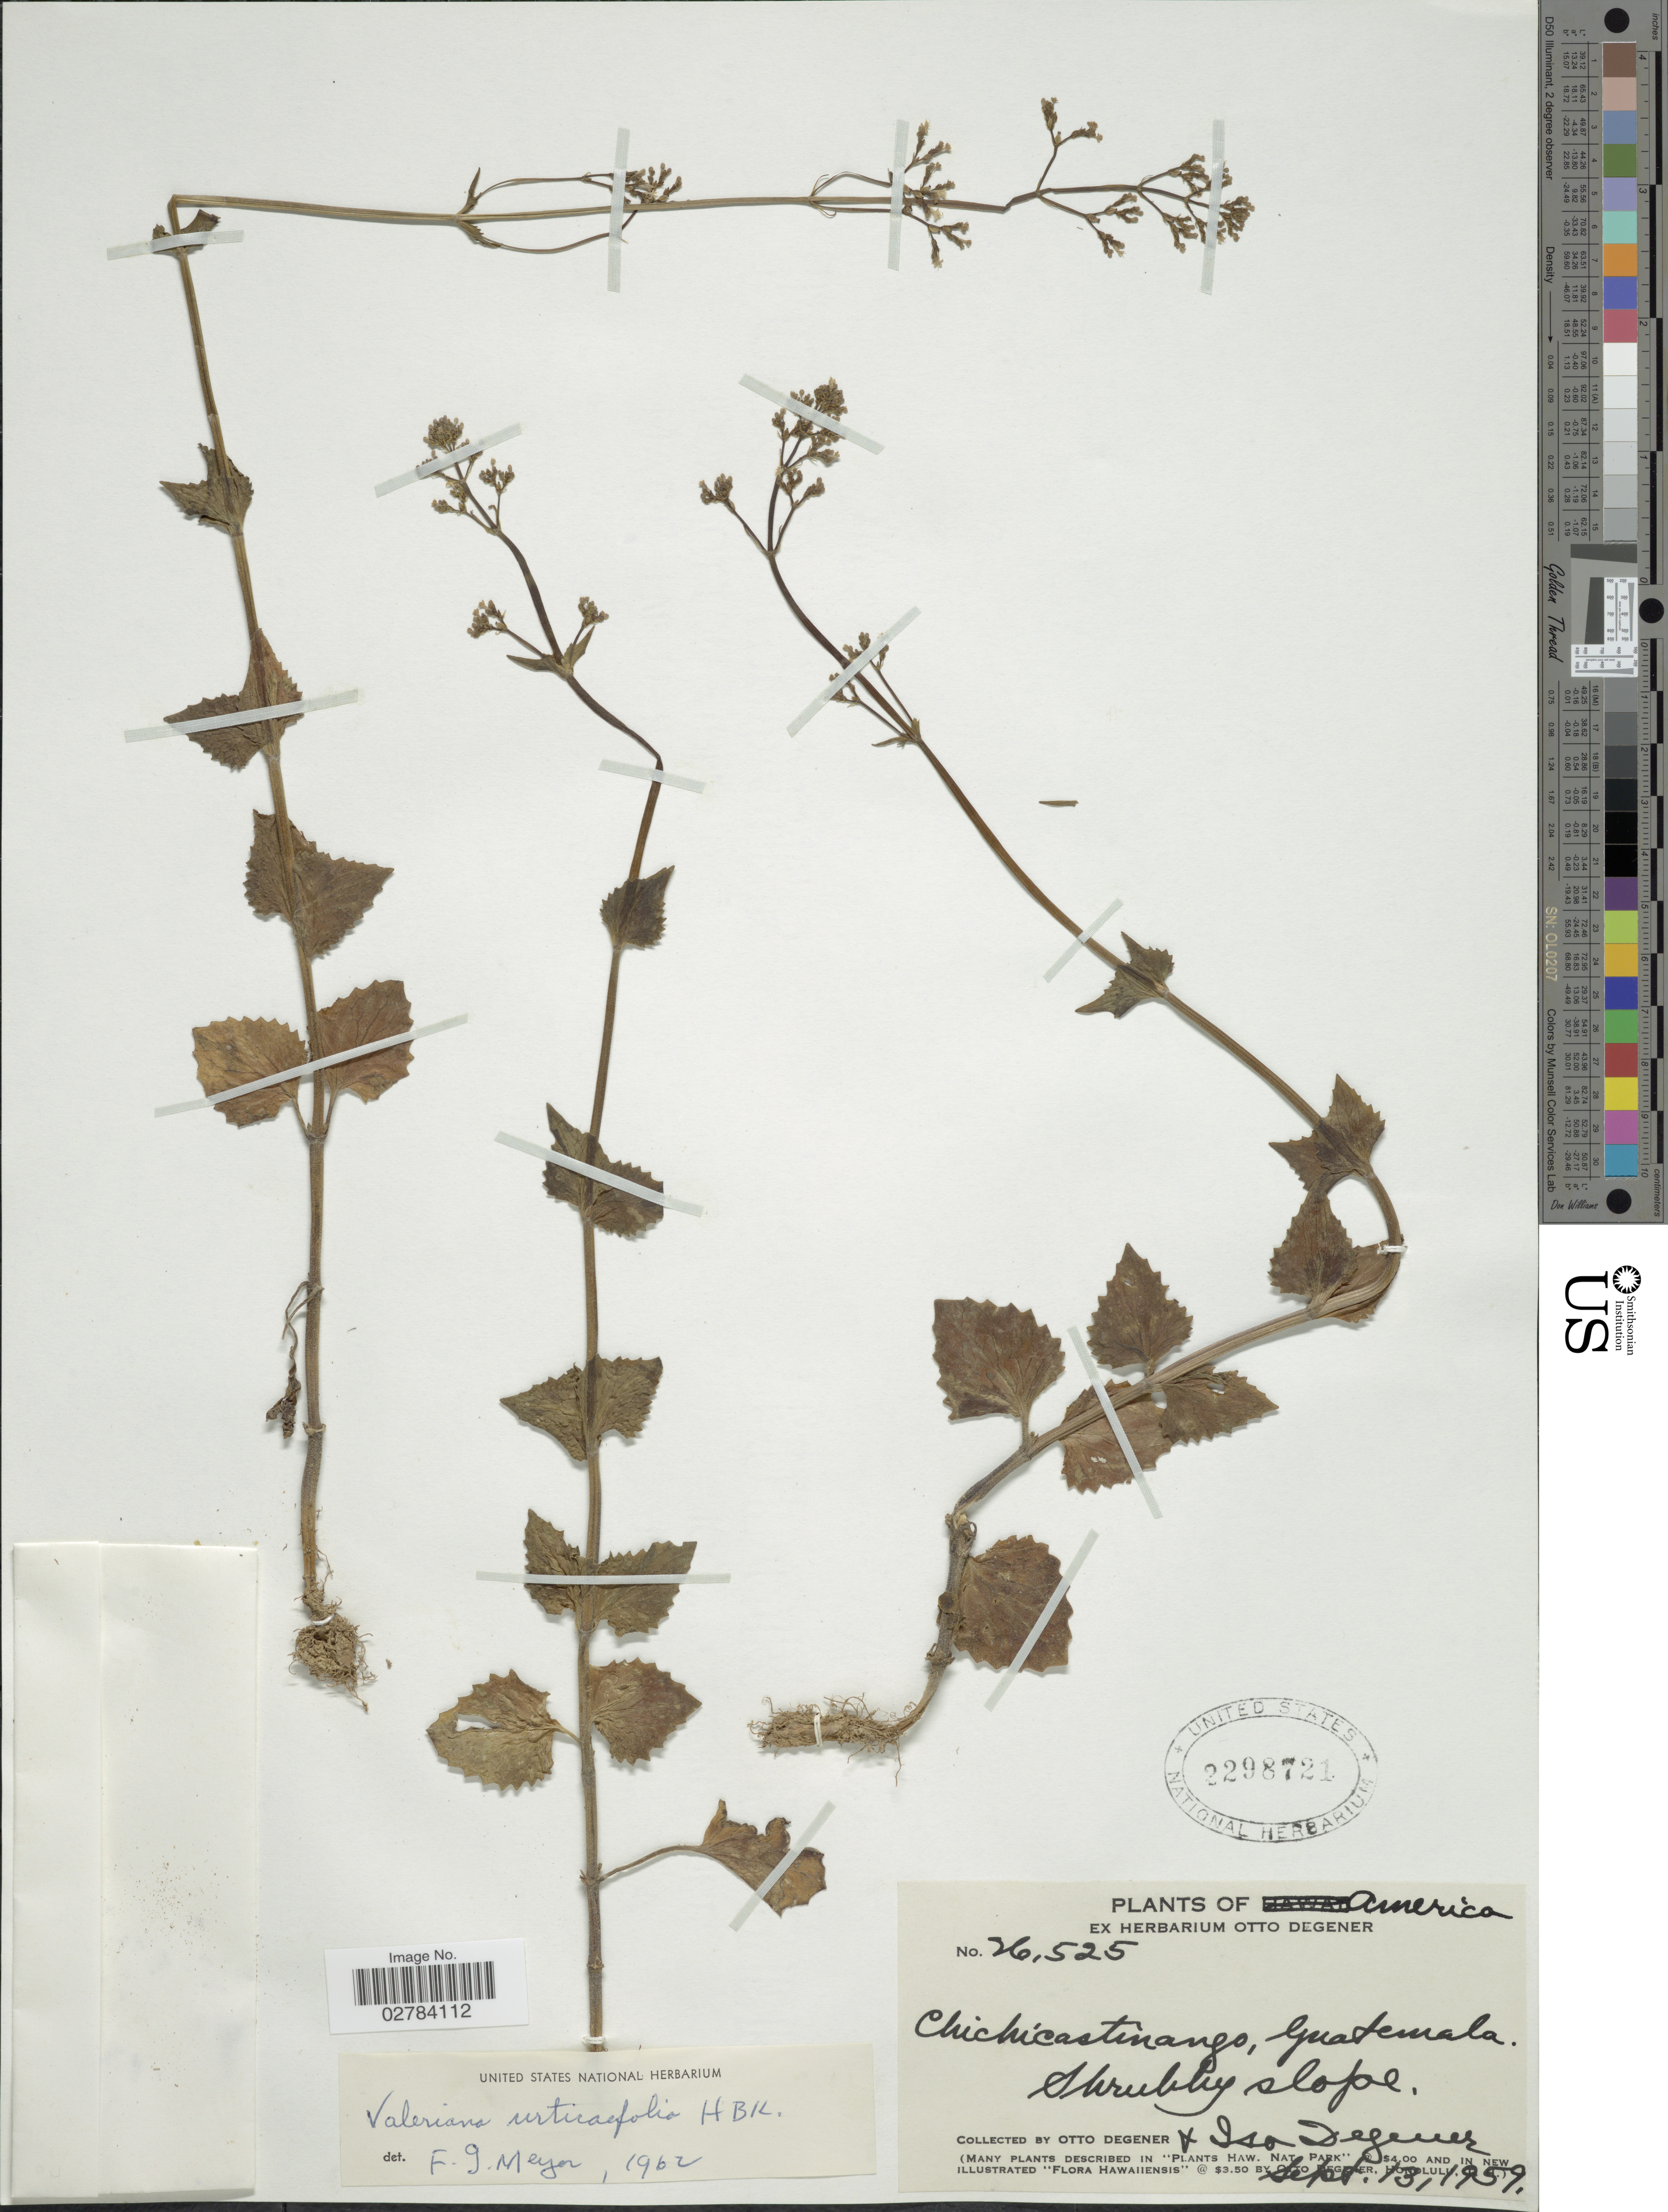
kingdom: Plantae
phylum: Tracheophyta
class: Magnoliopsida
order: Dipsacales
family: Caprifoliaceae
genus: Valeriana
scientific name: Valeriana urticaefolia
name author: Kunth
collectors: O. Degener & I. Degener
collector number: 26525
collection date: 1959-09-13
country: Guatemala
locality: Chichicastinango.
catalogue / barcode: US 2298721